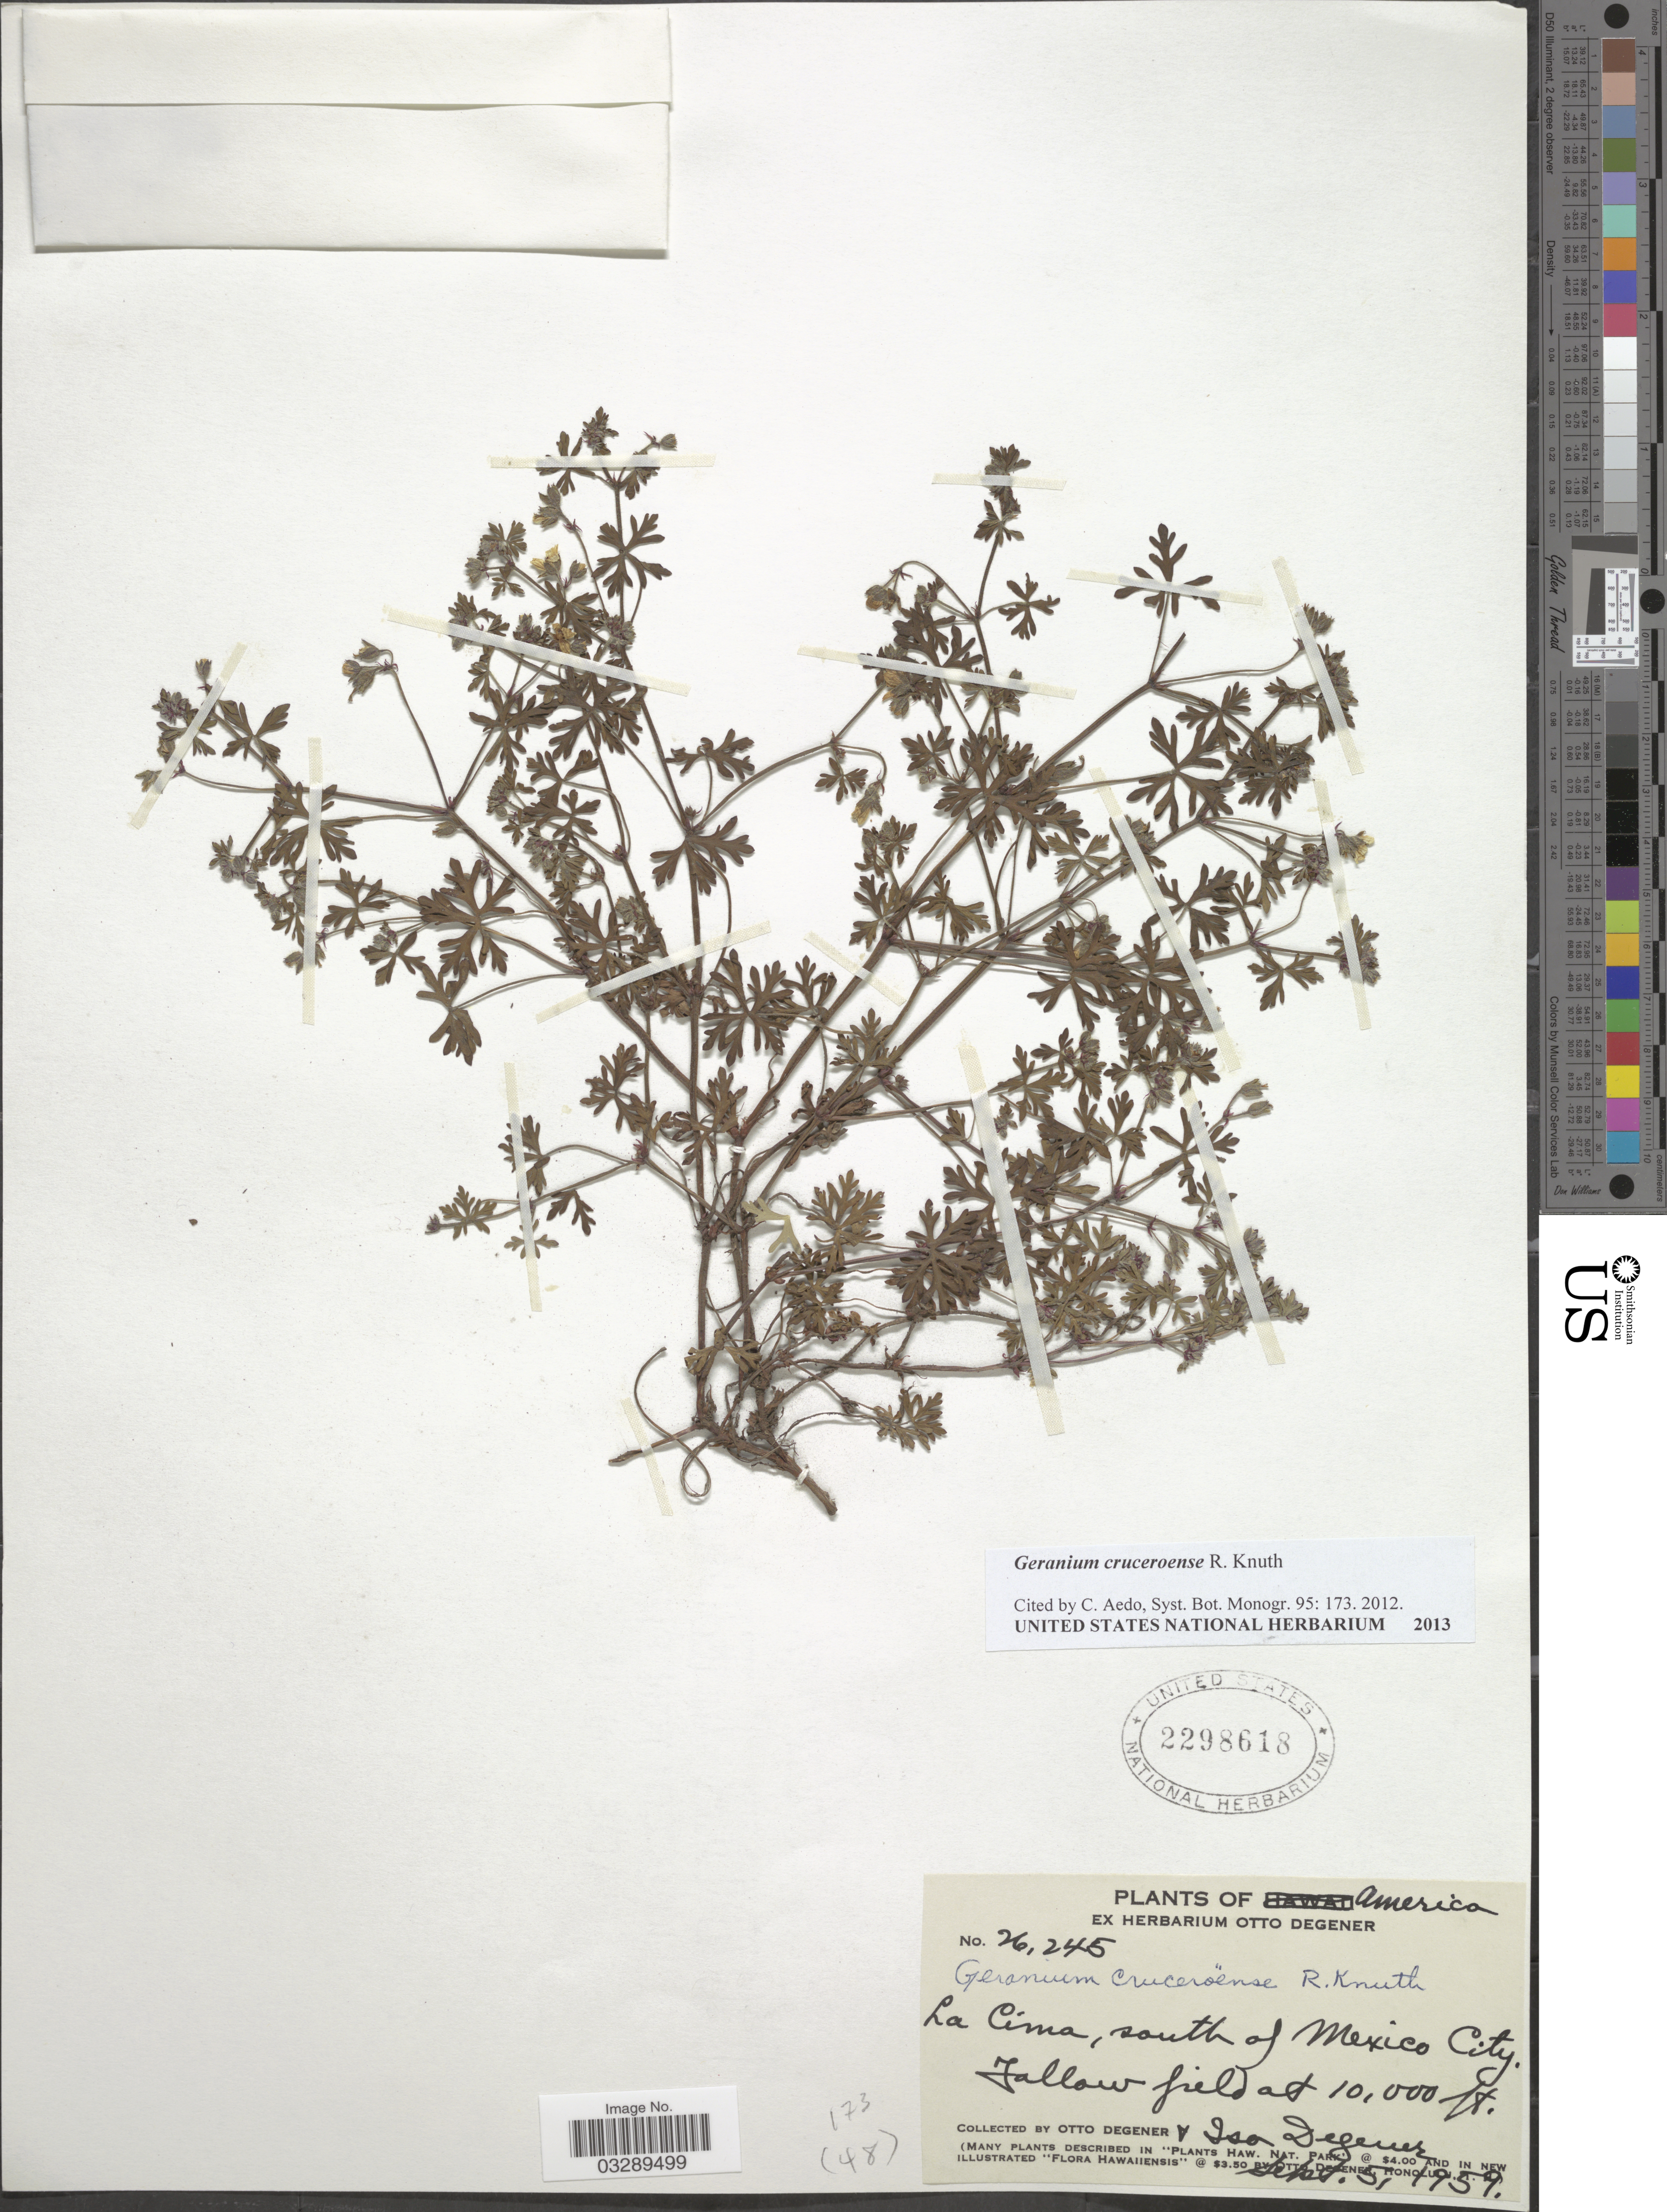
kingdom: Plantae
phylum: Tracheophyta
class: Magnoliopsida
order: Geraniales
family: Geraniaceae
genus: Geranium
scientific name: Geranium cruceroense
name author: R. Knuth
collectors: O. Degener & I. Degener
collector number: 26245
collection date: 1959-09-05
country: Mexico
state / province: México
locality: La Cima, south of Mexico City.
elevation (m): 3048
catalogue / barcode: US 2298618